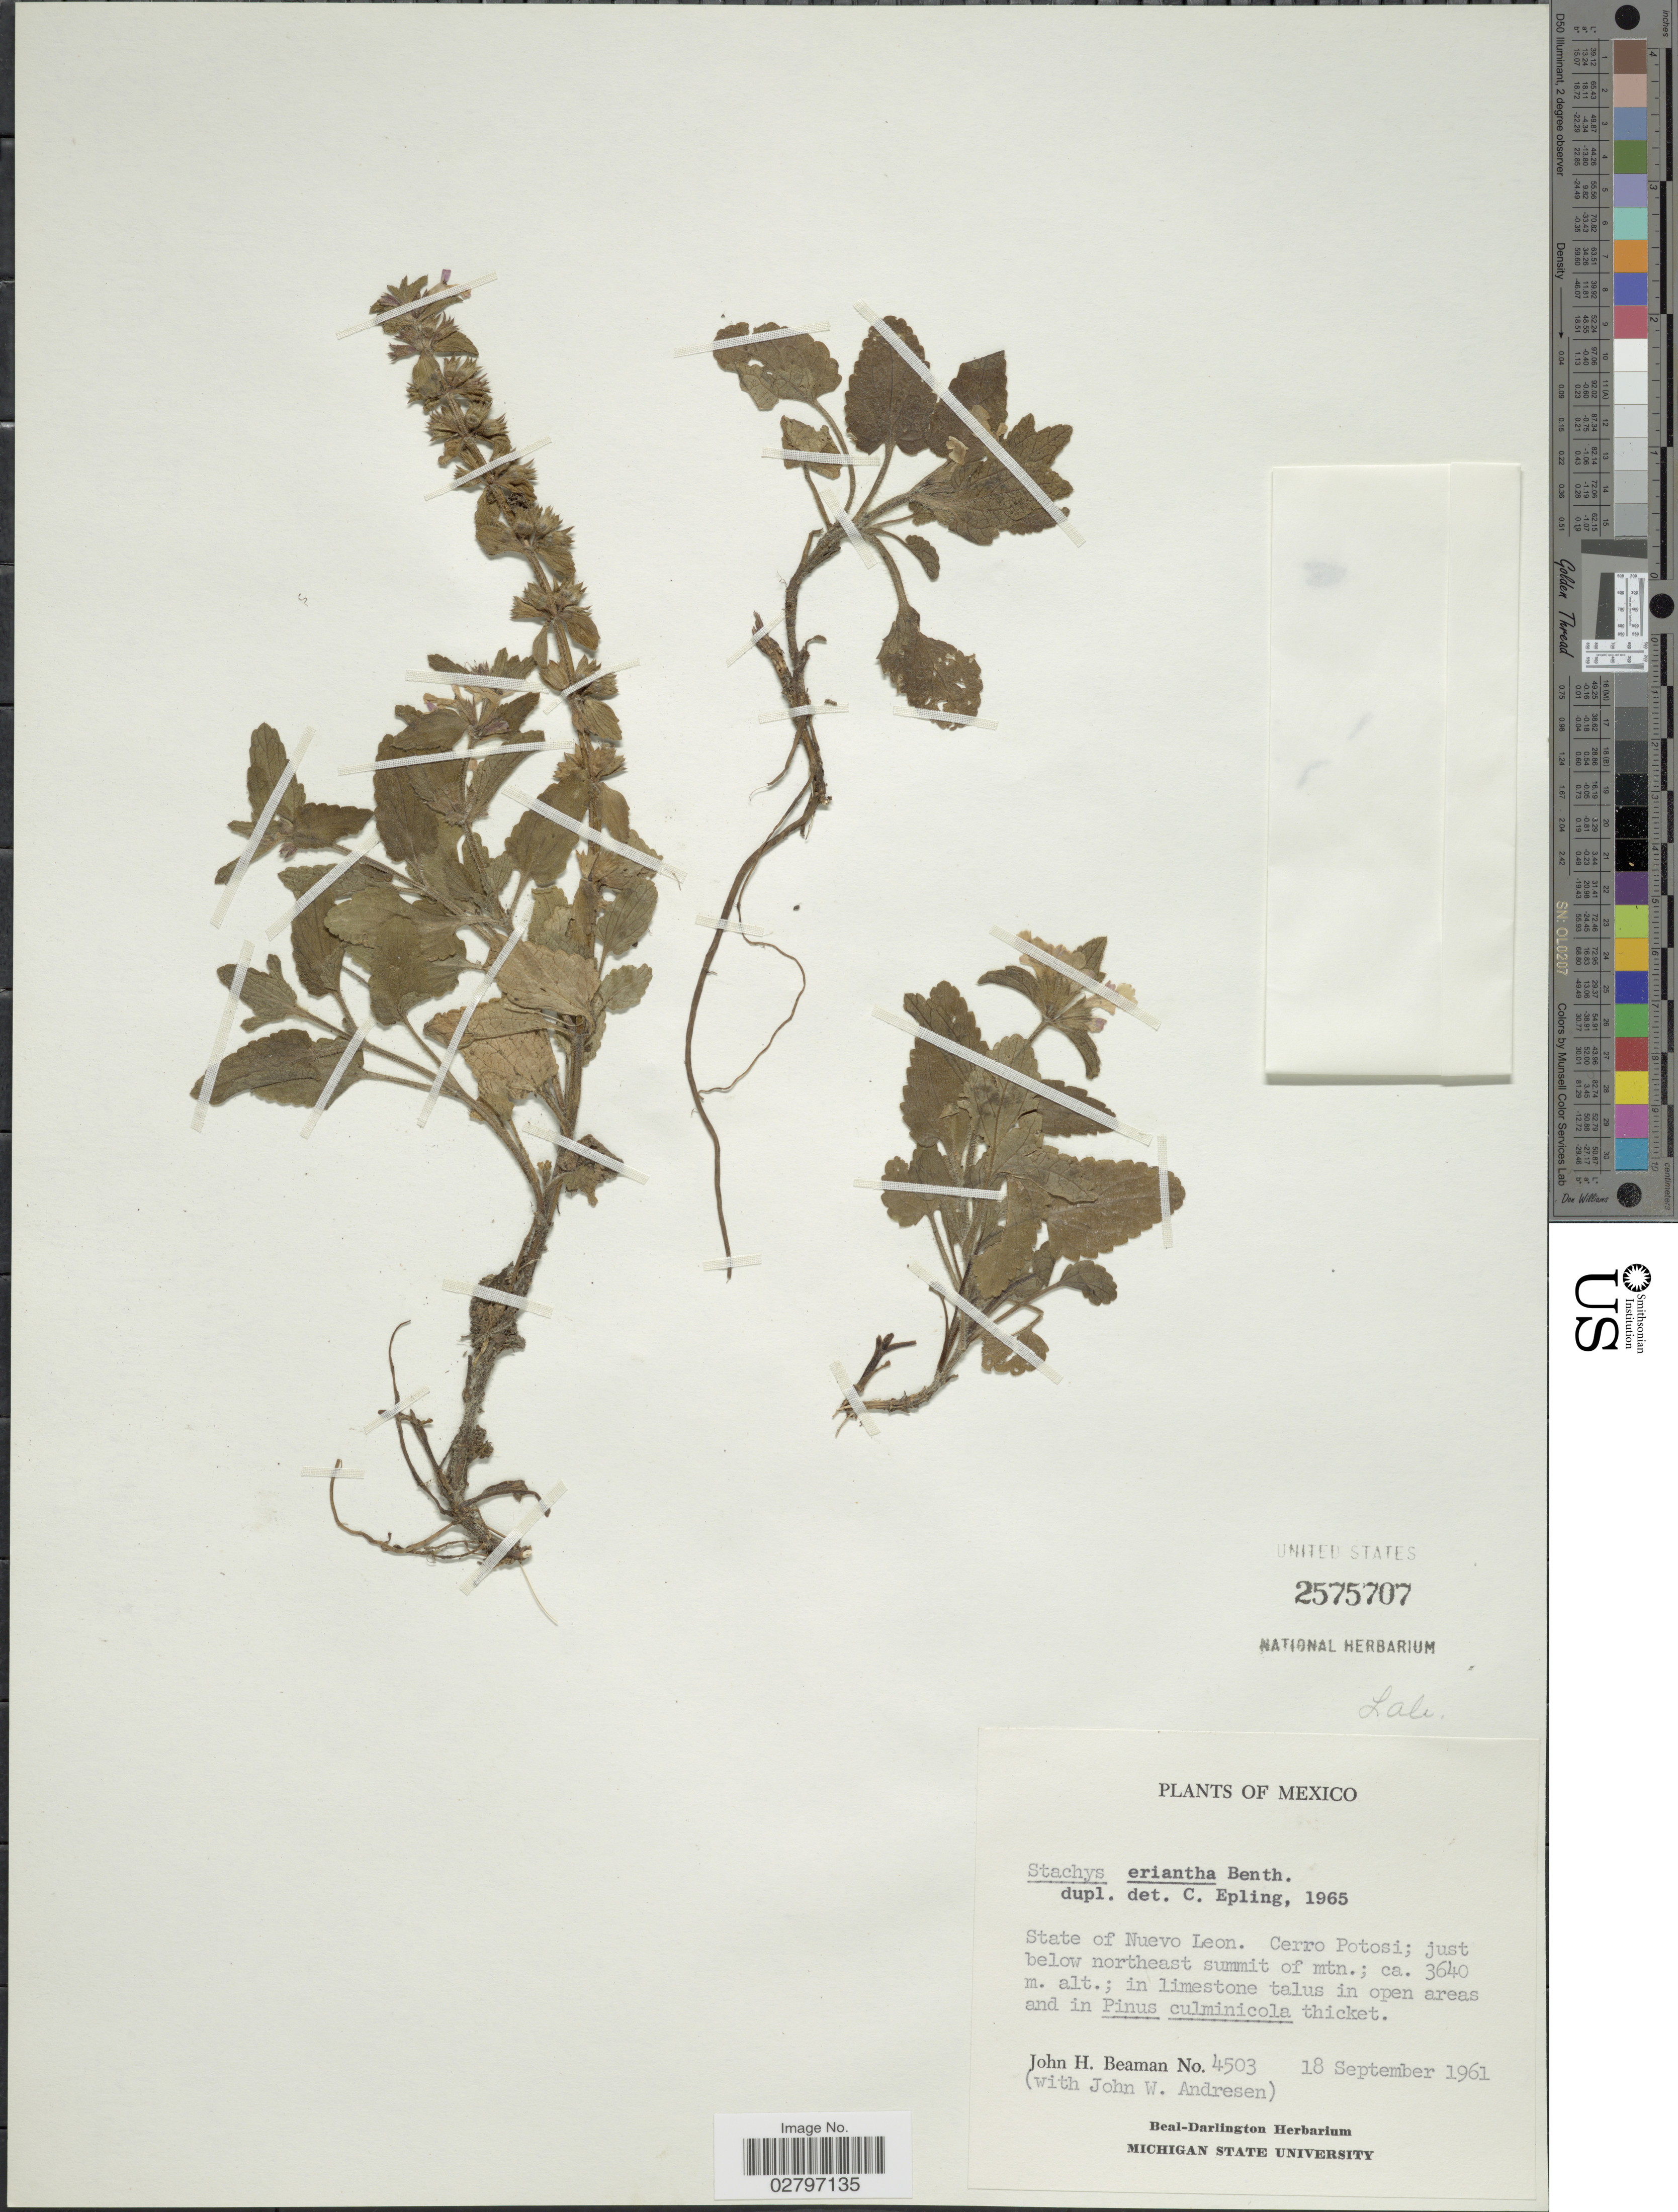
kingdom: Plantae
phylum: Tracheophyta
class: Magnoliopsida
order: Lamiales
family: Lamiaceae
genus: Stachys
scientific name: Stachys eriantha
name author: Benth.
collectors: J. H. Beaman & J. Andrésen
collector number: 4503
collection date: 1961-09-18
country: Mexico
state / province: Nuevo León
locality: Cerro Potosi; just below northeast summit of mtn.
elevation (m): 3640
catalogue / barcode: US 2575707